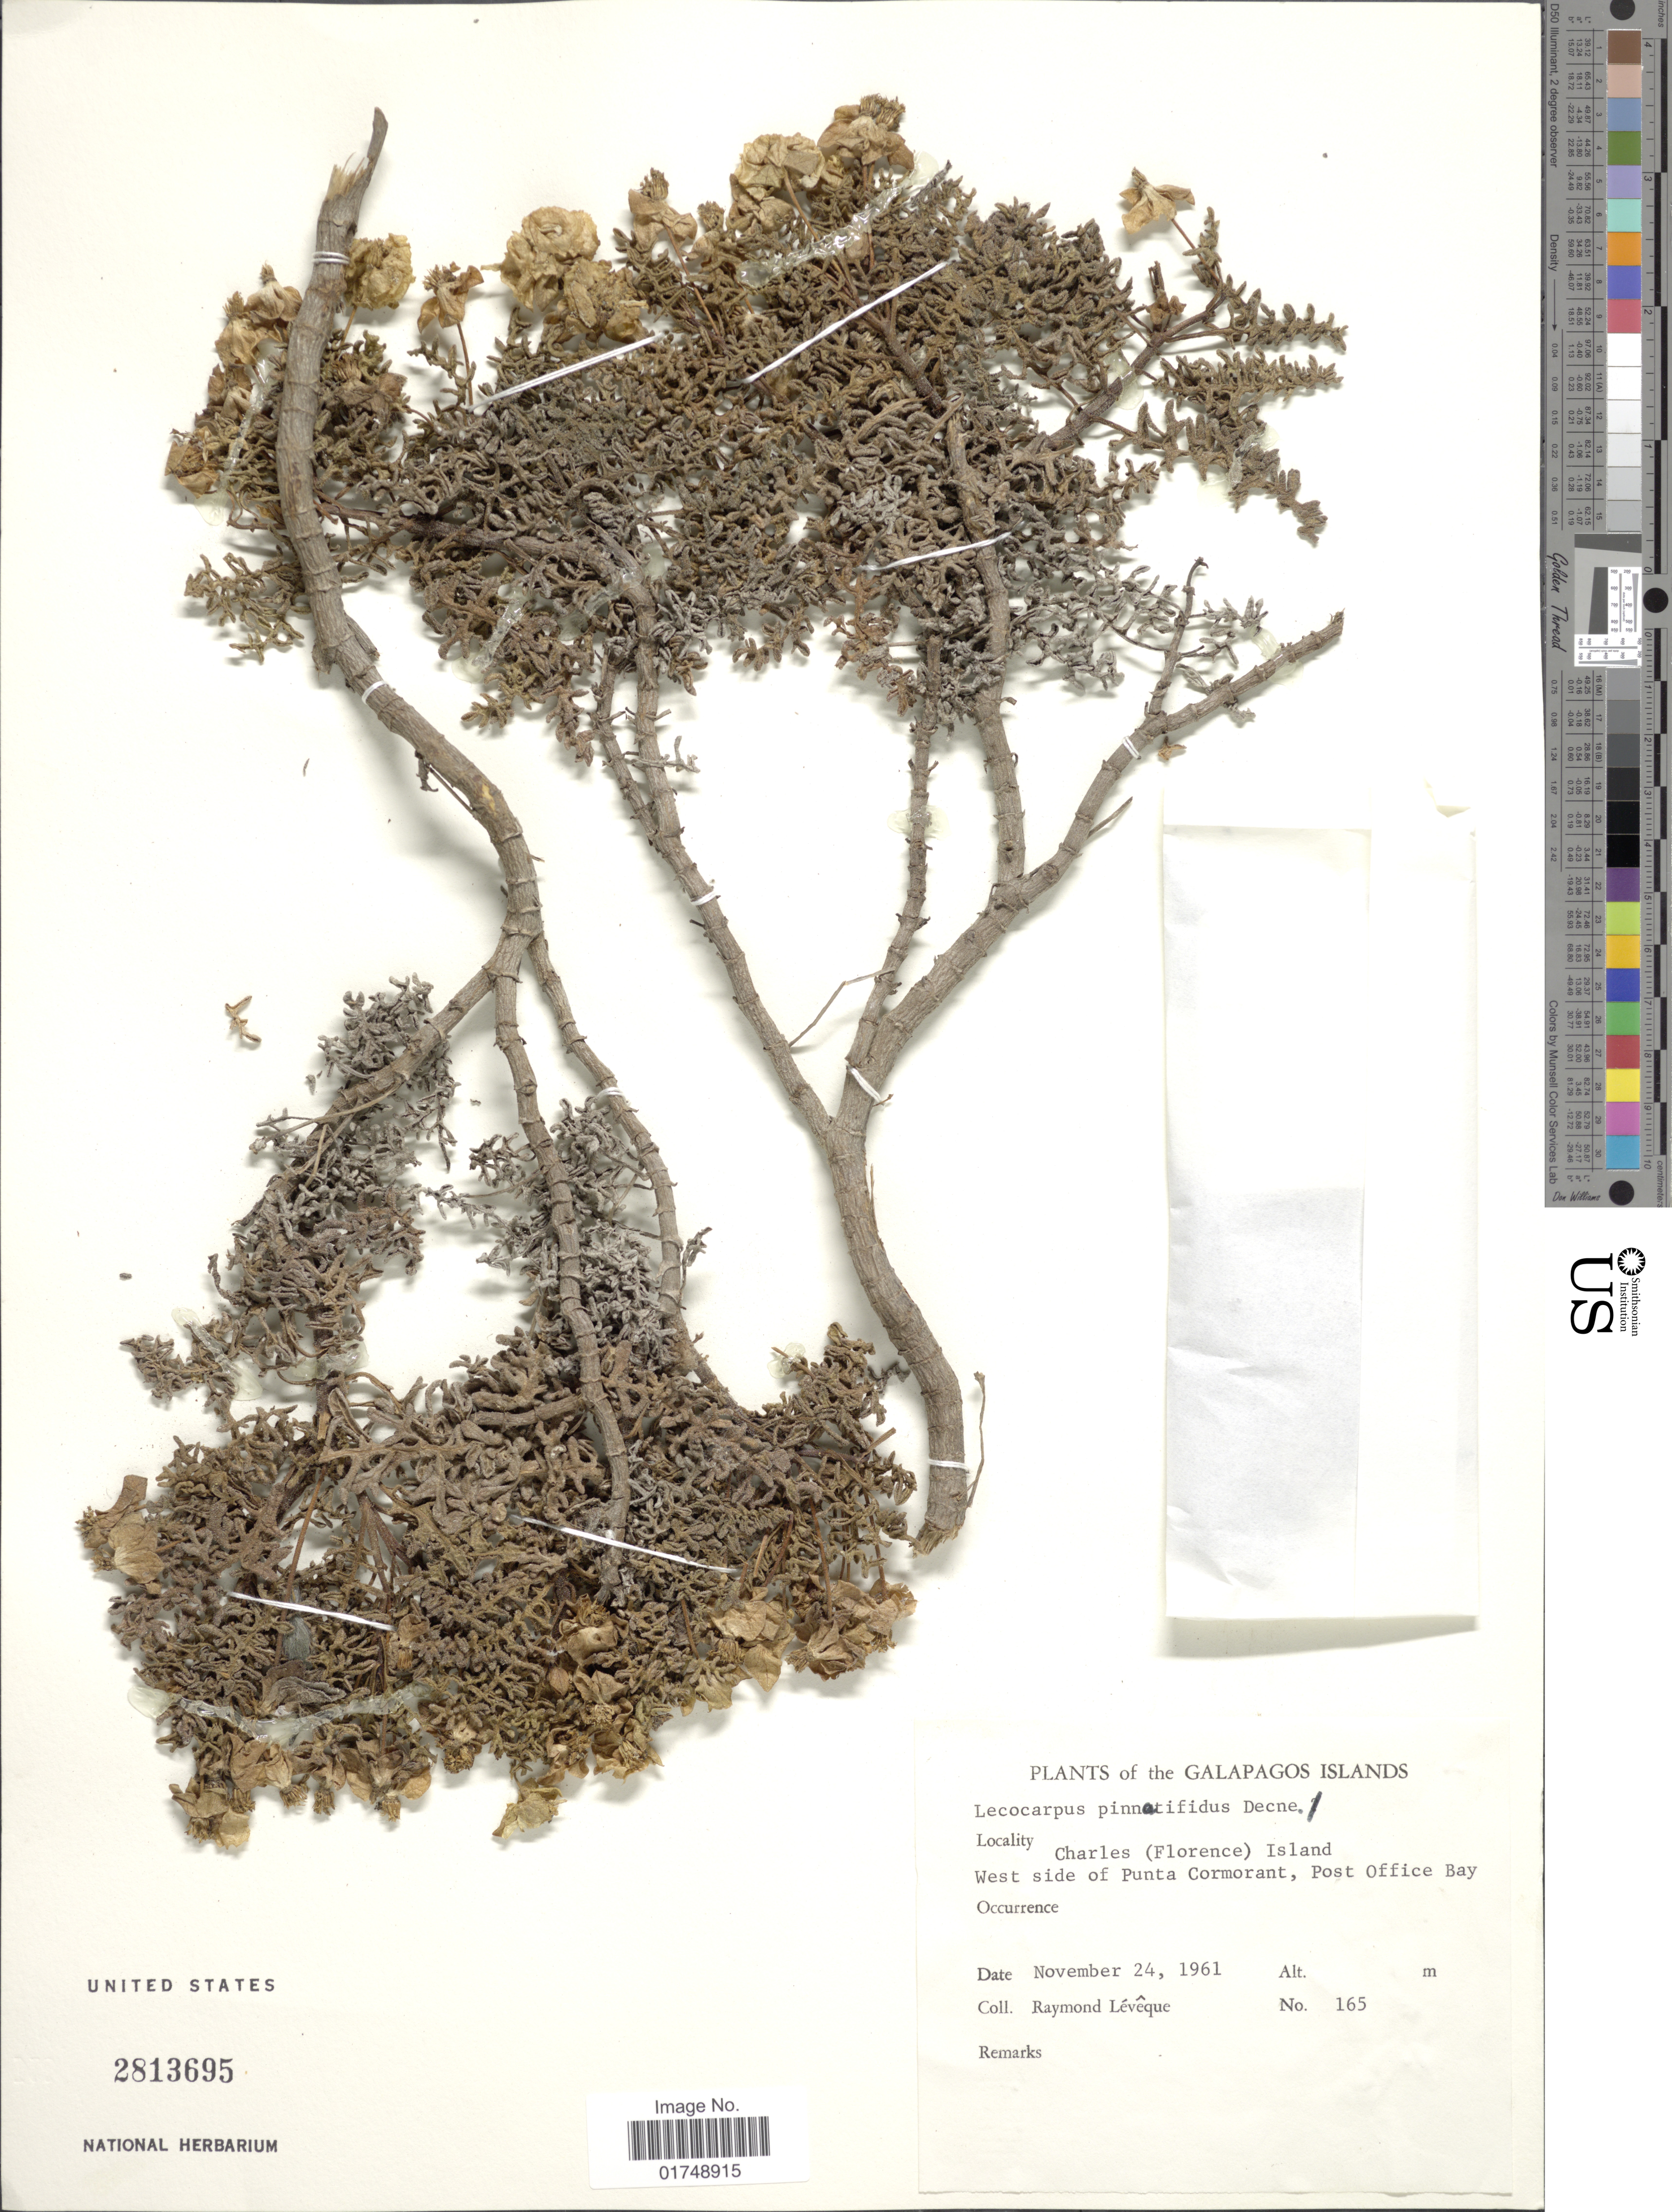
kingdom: Plantae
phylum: Tracheophyta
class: Magnoliopsida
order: Asterales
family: Asteraceae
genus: Lecocarpus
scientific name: Lecocarpus pinnatifidus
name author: Decne.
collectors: R. Lévêque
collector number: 165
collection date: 1961-11-24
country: Ecuador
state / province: Colón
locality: Galapagos Islands. Char;es (Florence0 Isladn. West side of Punta Cormorant, Post Office Bay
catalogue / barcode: US 2813695